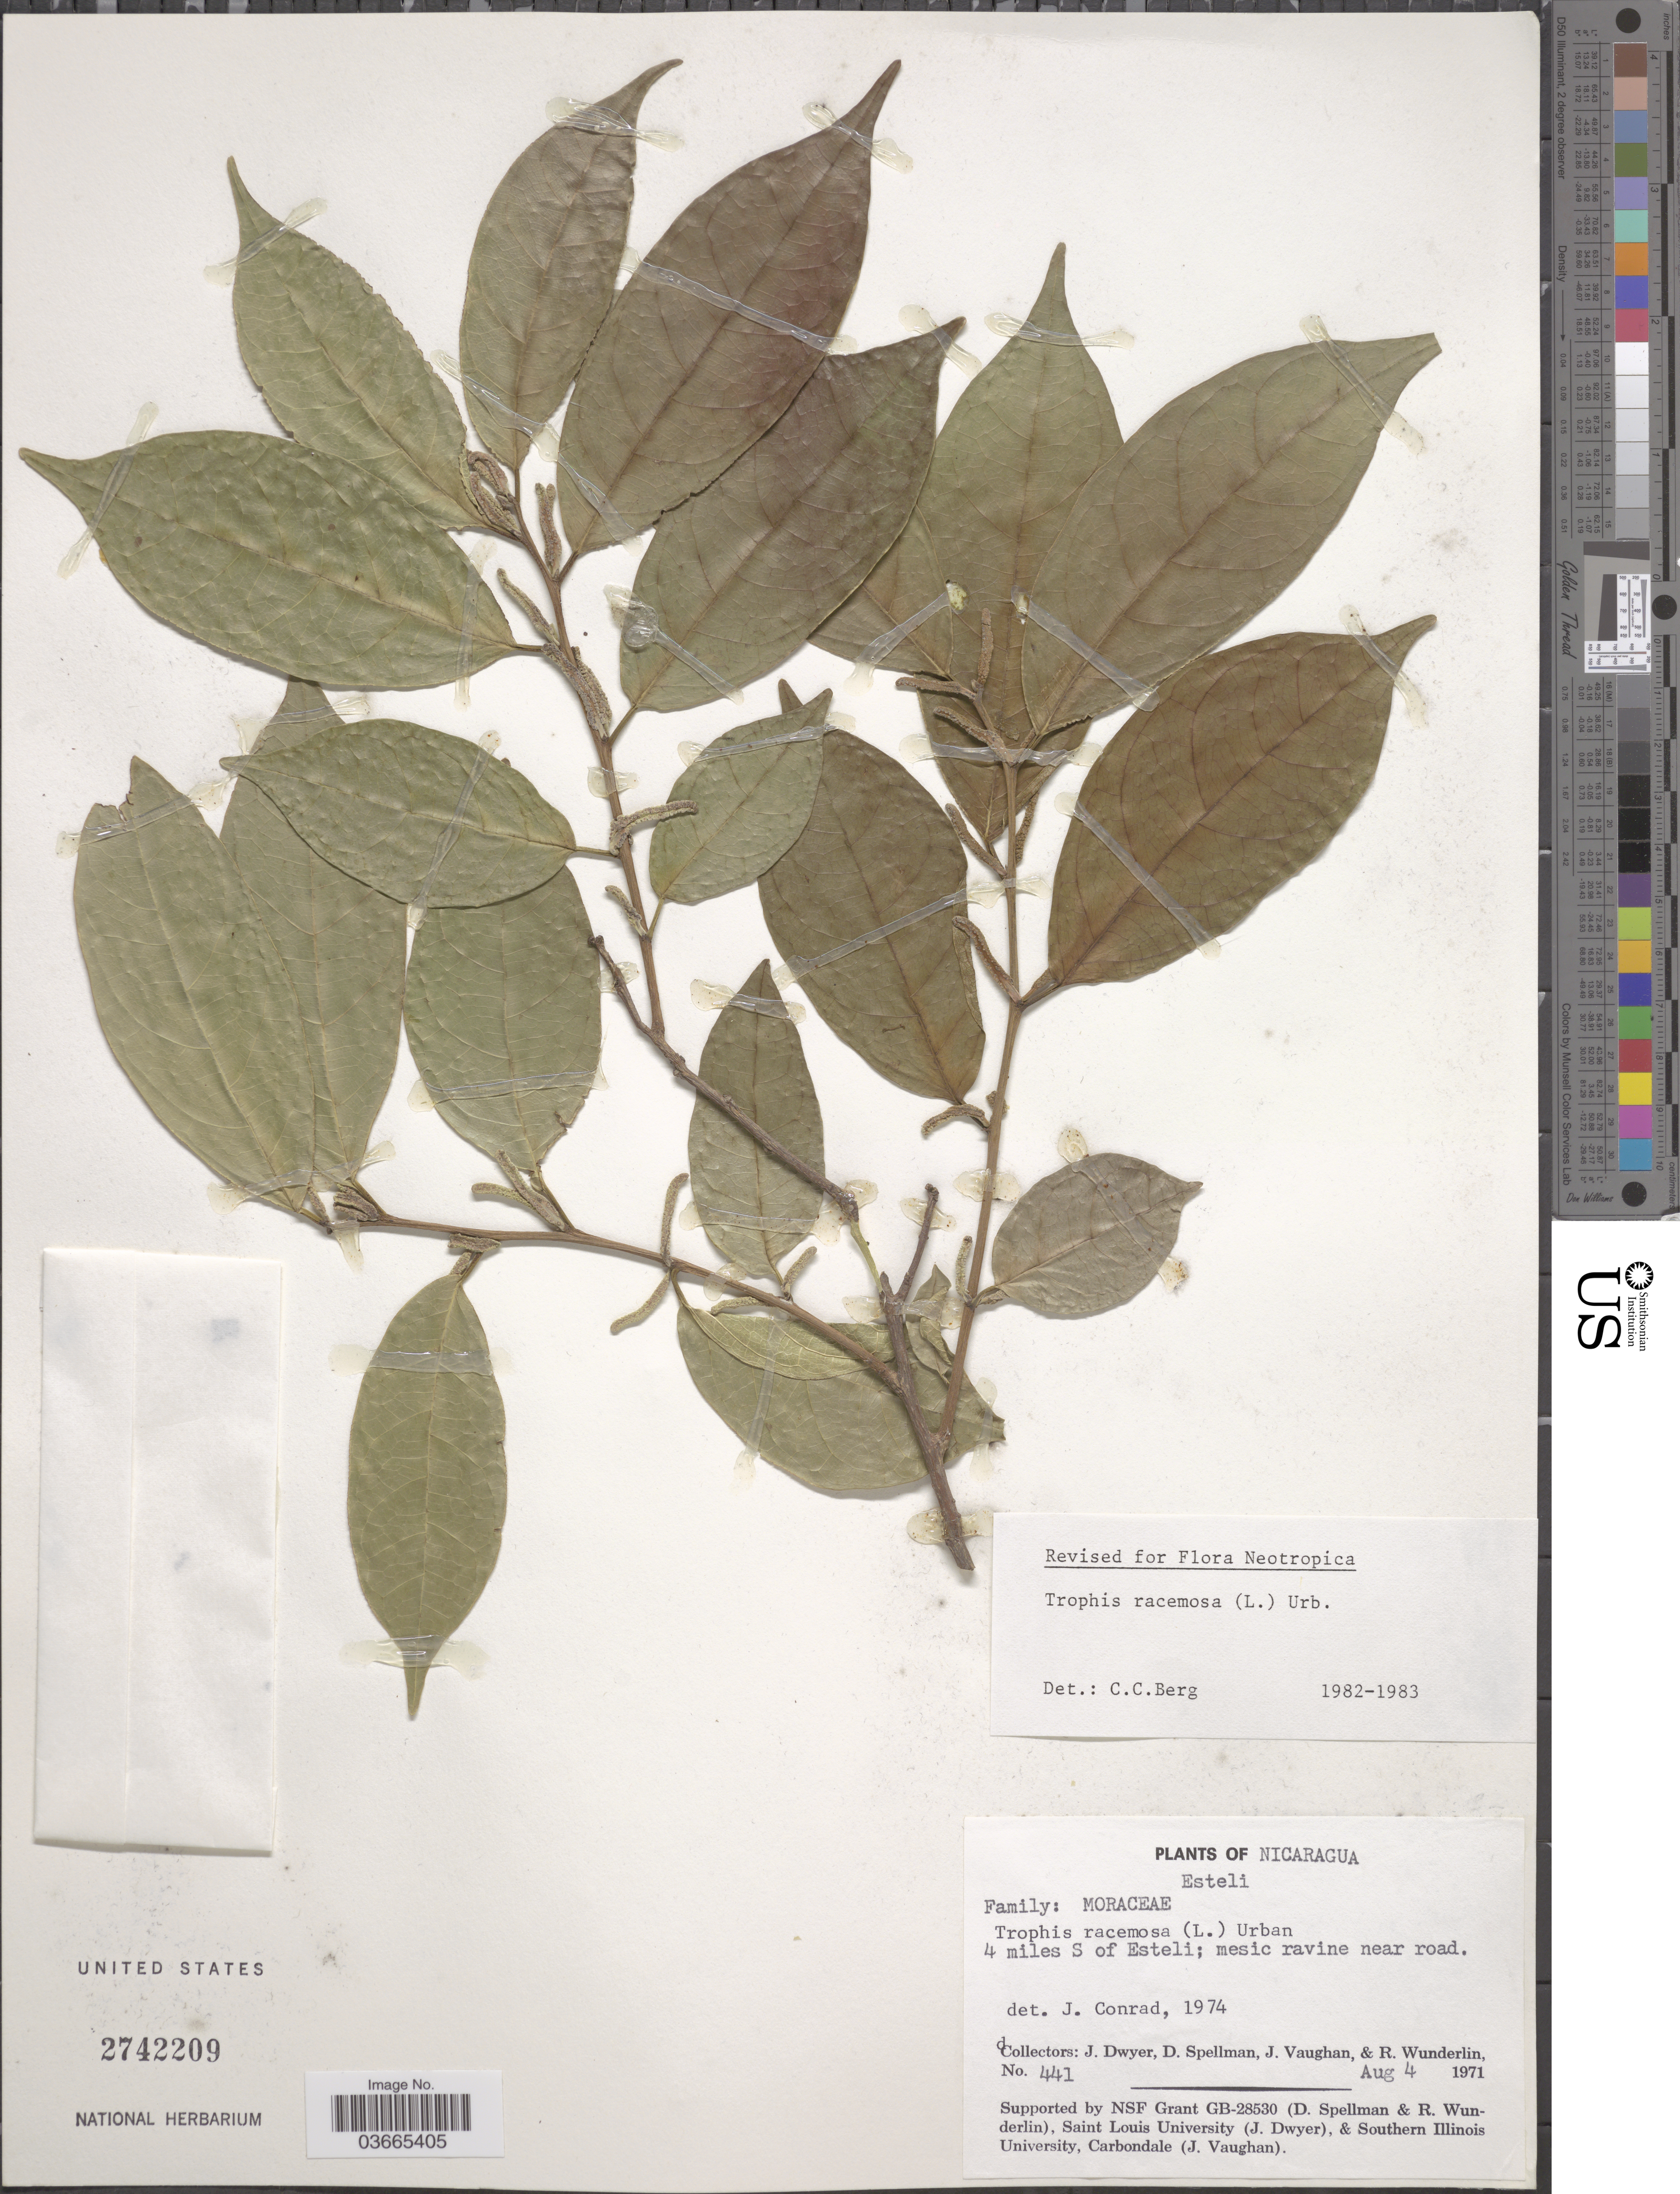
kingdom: Plantae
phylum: Tracheophyta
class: Magnoliopsida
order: Rosales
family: Moraceae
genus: Trophis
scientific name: Trophis racemosa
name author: (L.) Urb.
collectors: J. Dwyer, D. Spellman, J. Vaughan & R. Wunderlin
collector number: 441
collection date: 1971-08-04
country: Nicaragua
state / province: Esteli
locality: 4 miles S of Esteli.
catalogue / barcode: US 2742209